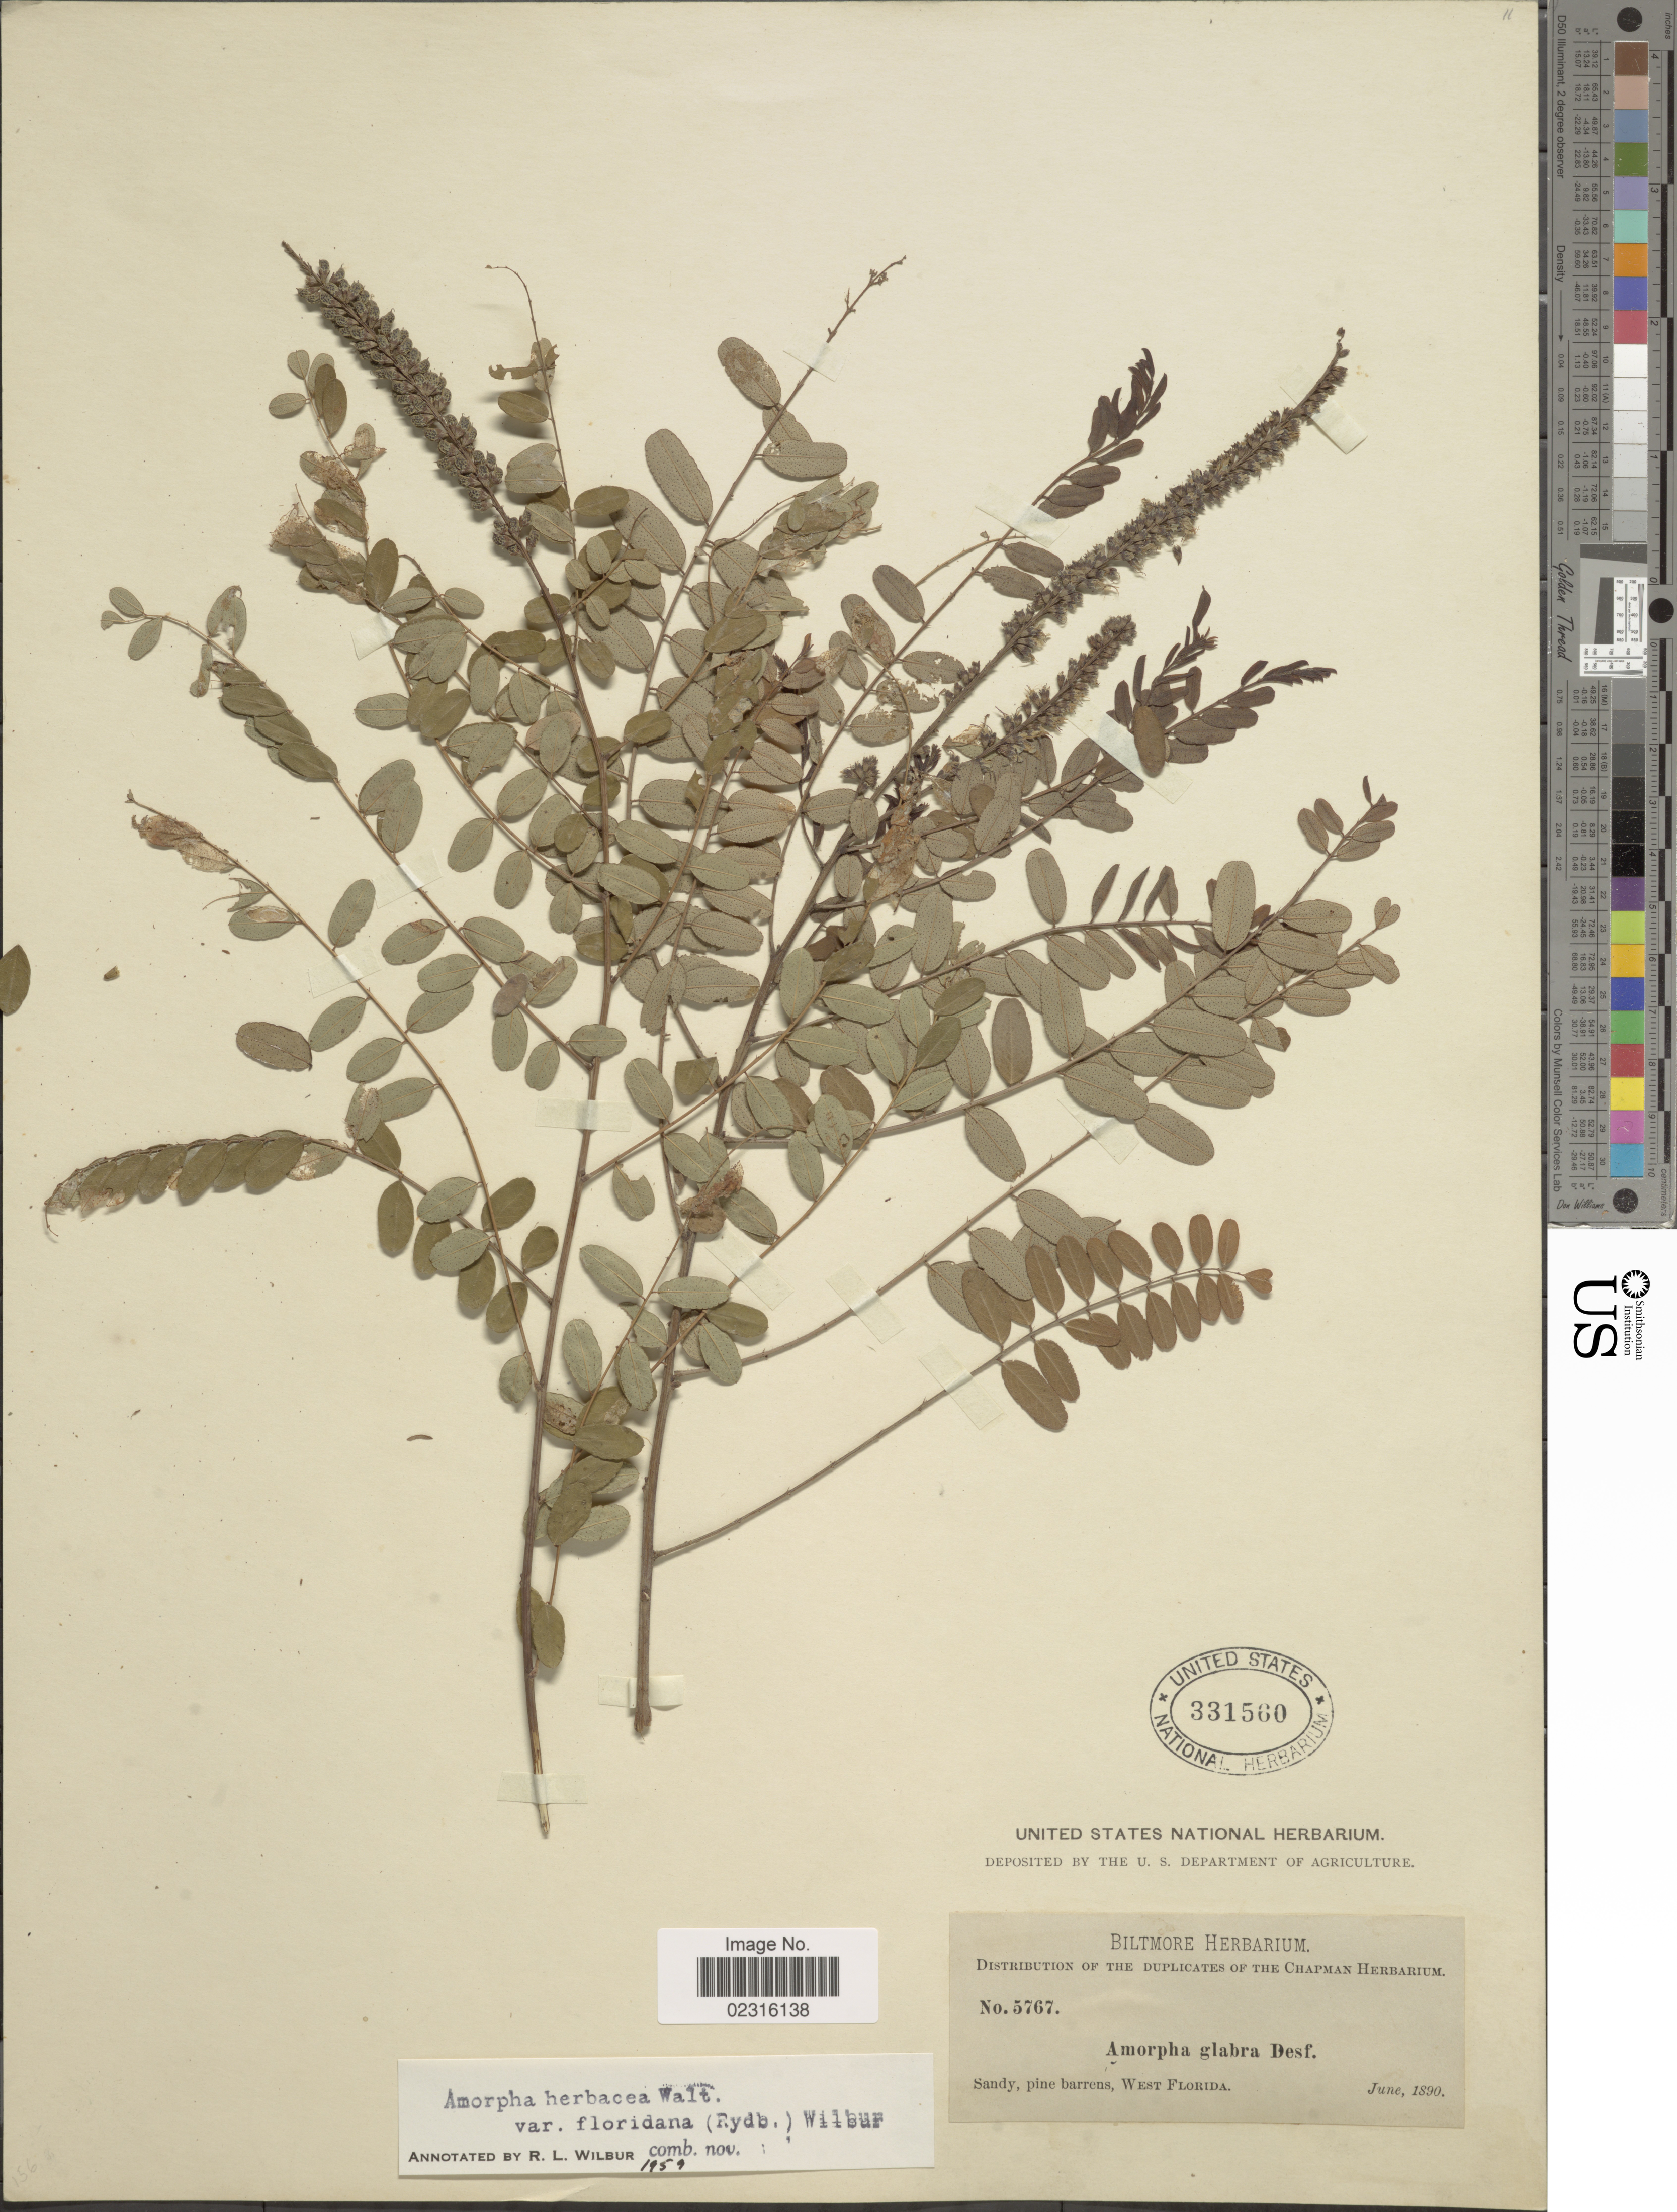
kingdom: Plantae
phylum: Tracheophyta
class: Magnoliopsida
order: Fabales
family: Fabaceae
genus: Amorpha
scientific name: Amorpha herbacea var. floridana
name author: (Rydb.) Wilbur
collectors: ex herb. Biltmore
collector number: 5767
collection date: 1890-06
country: United States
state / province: Florida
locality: Sandy, pine barrens, West Florida.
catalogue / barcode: US 331560